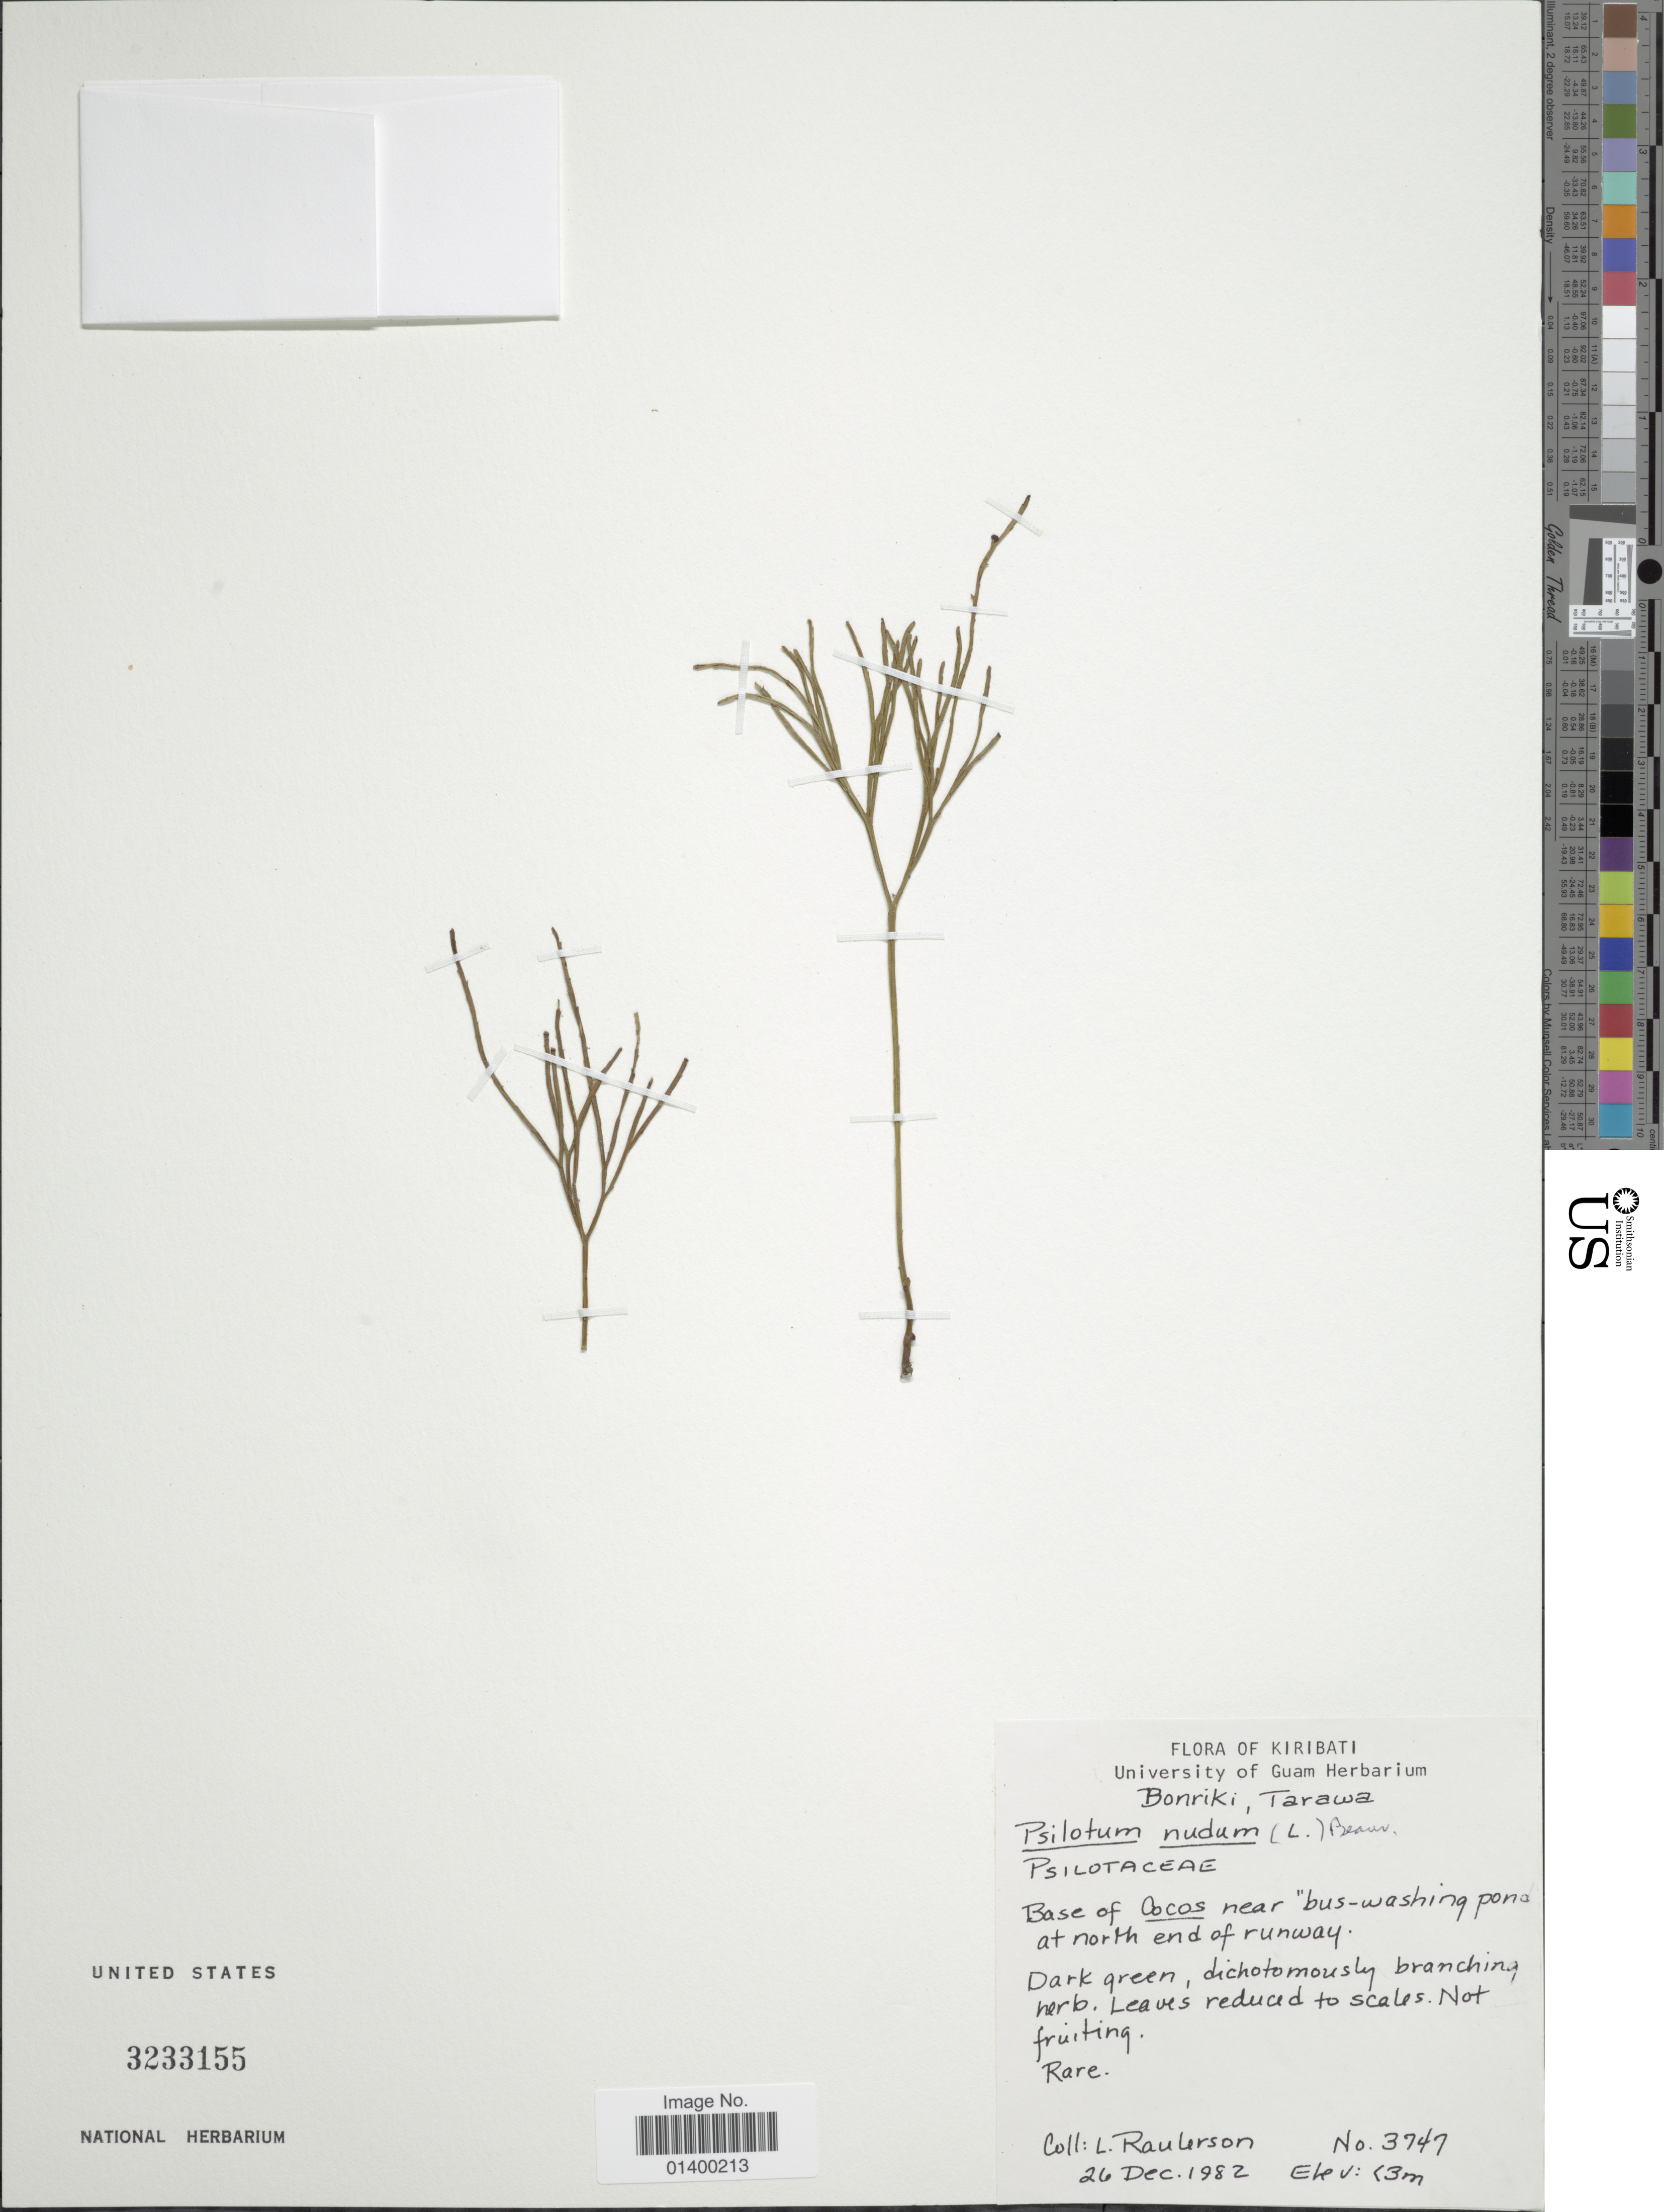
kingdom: Plantae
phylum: Tracheophyta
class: Polypodiopsida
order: Psilotales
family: Psilotaceae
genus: Psilotum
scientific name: Psilotum nudum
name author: (L.) P. Beauv.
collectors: L. Raulerson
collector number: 3747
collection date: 1982-12-26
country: Kiribati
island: Tarawa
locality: Kiribati, Bonriki, Tarawa, base of Cocos near bus-washing pond at north end of runway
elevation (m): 3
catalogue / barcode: US 3233155